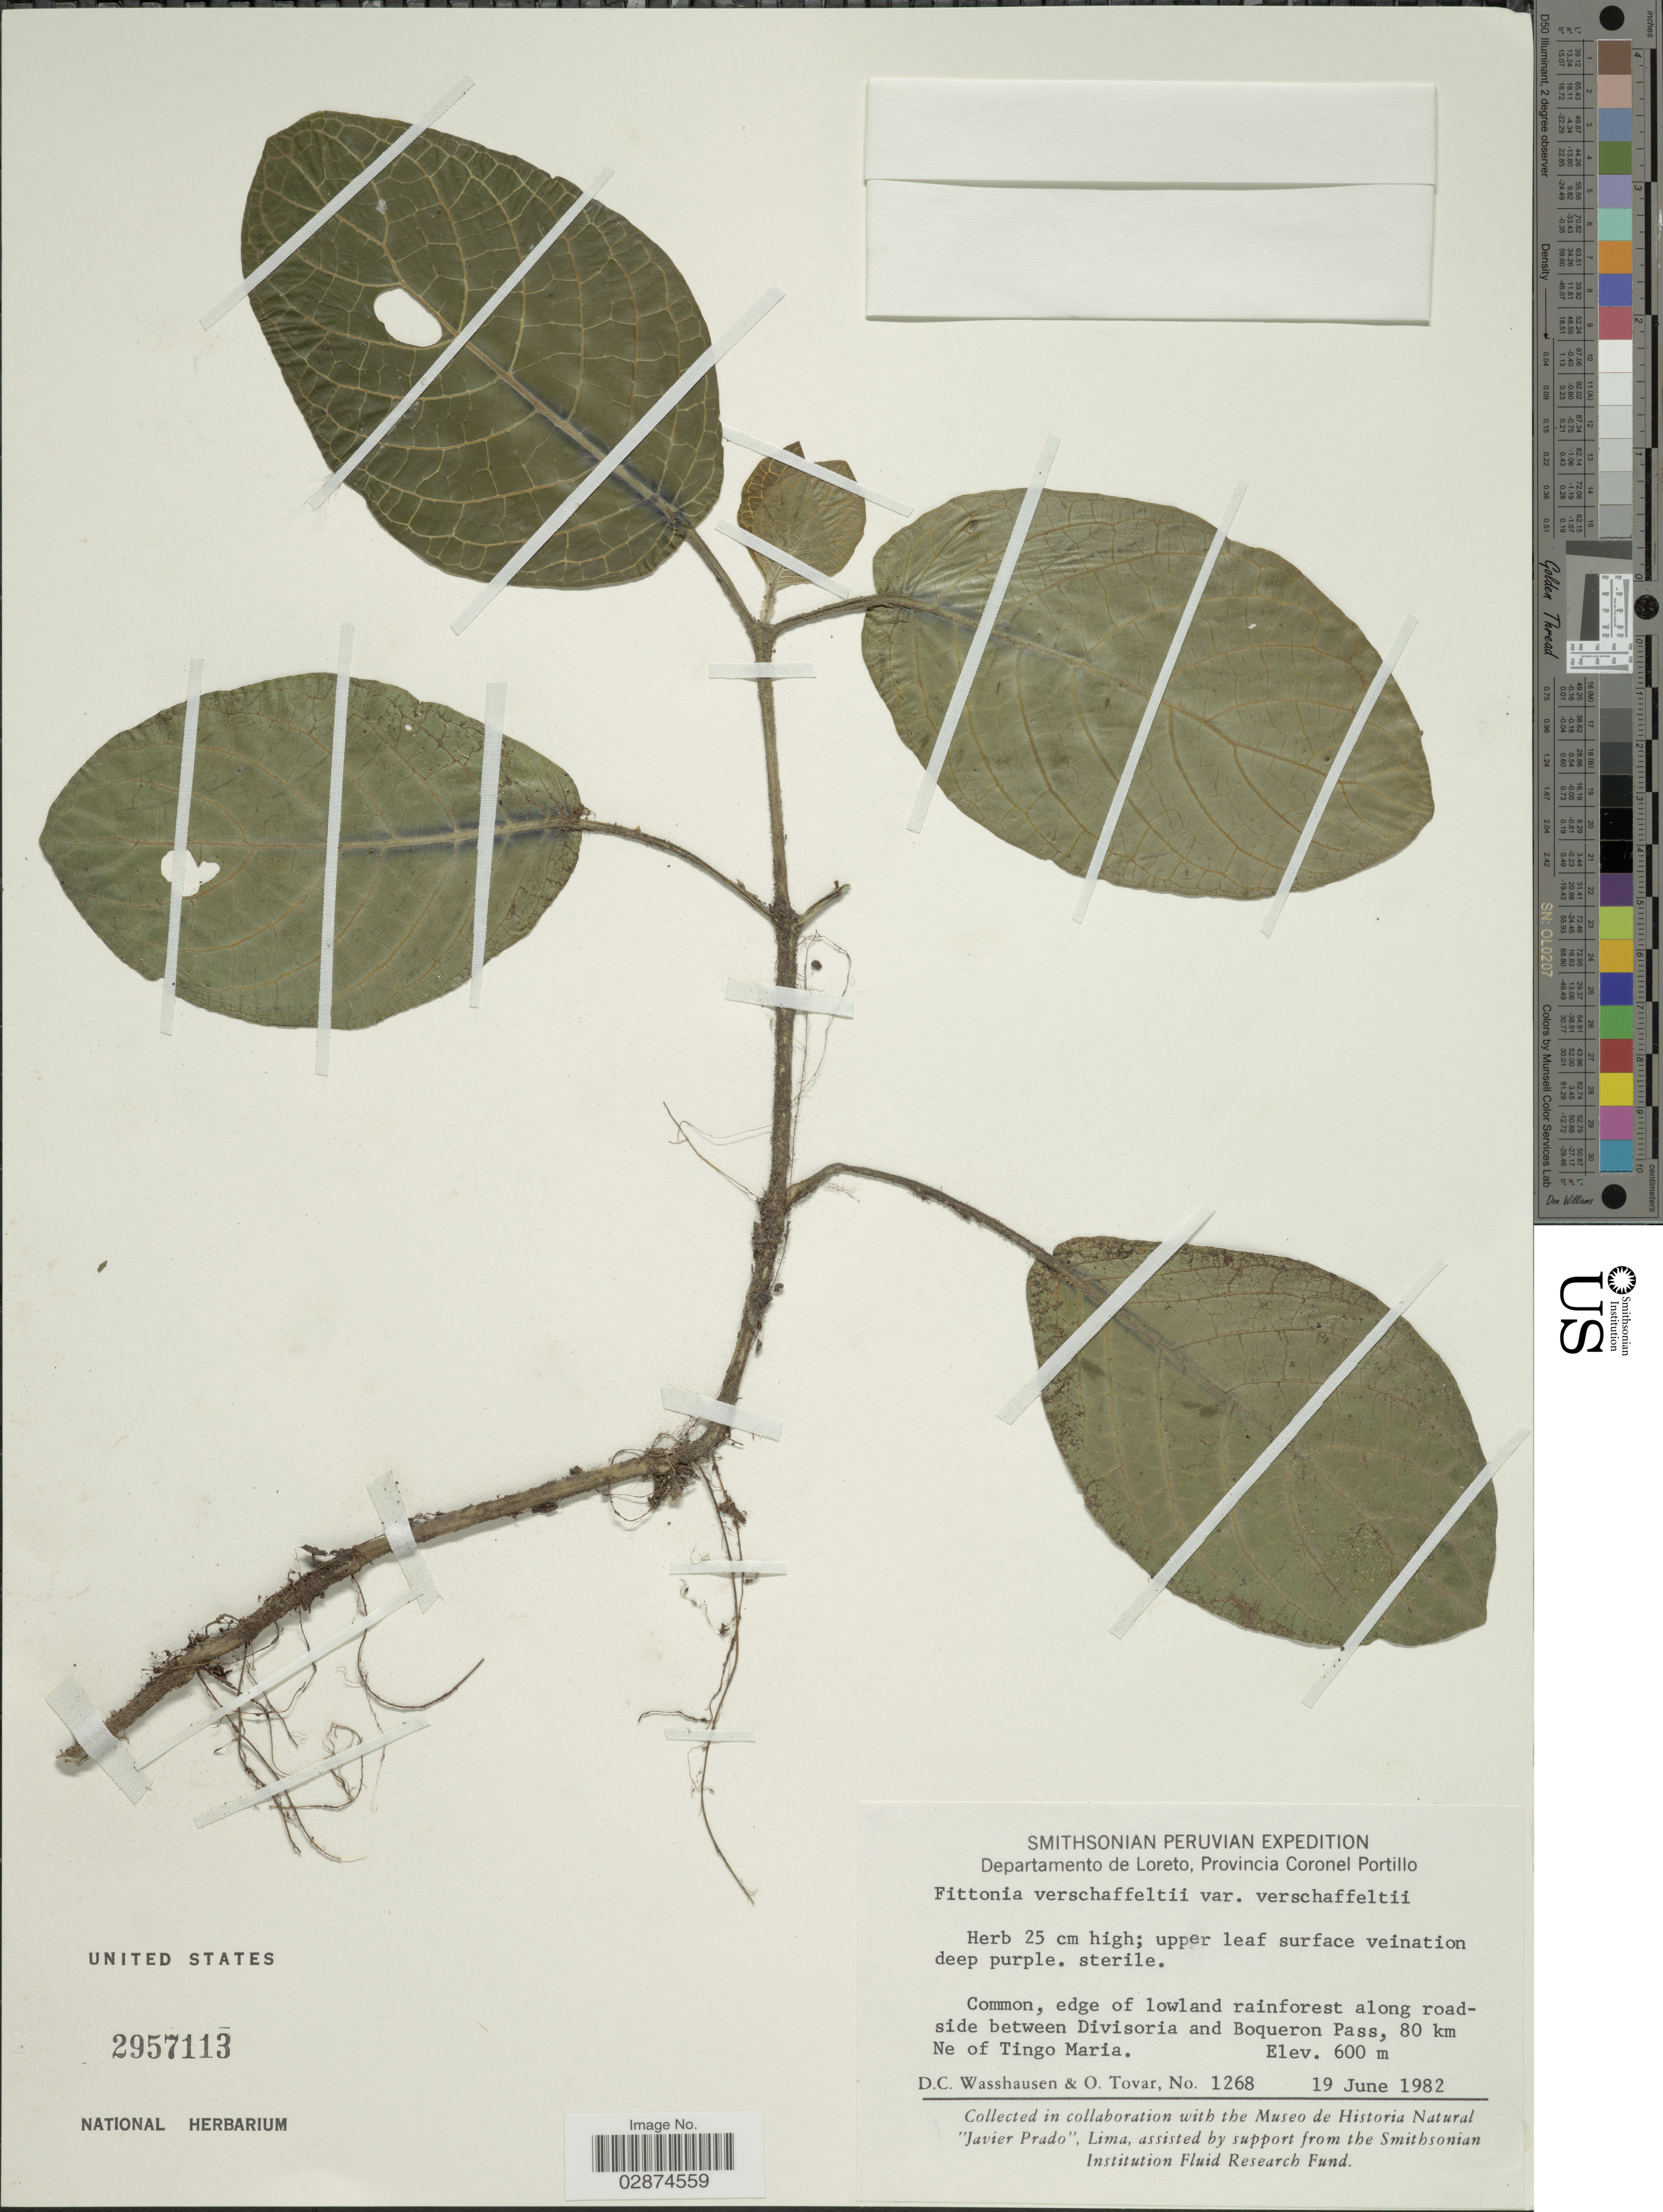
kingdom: Plantae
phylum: Tracheophyta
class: Magnoliopsida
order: Lamiales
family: Acanthaceae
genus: Fittonia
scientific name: Fittonia albivenis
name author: (Lindl. ex Veitch) Brummitt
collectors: D. C. Wasshausen & Ó. Tovar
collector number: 1268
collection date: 1982-06-19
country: Peru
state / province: Loreto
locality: Departamento de Loreto, Provincia Coronel Portillo, edge of lowland rainforest along roadside between Divisoria and Boqueron Pass, 80 km Ne of Tingo Maria.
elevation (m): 600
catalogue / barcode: US 2957113